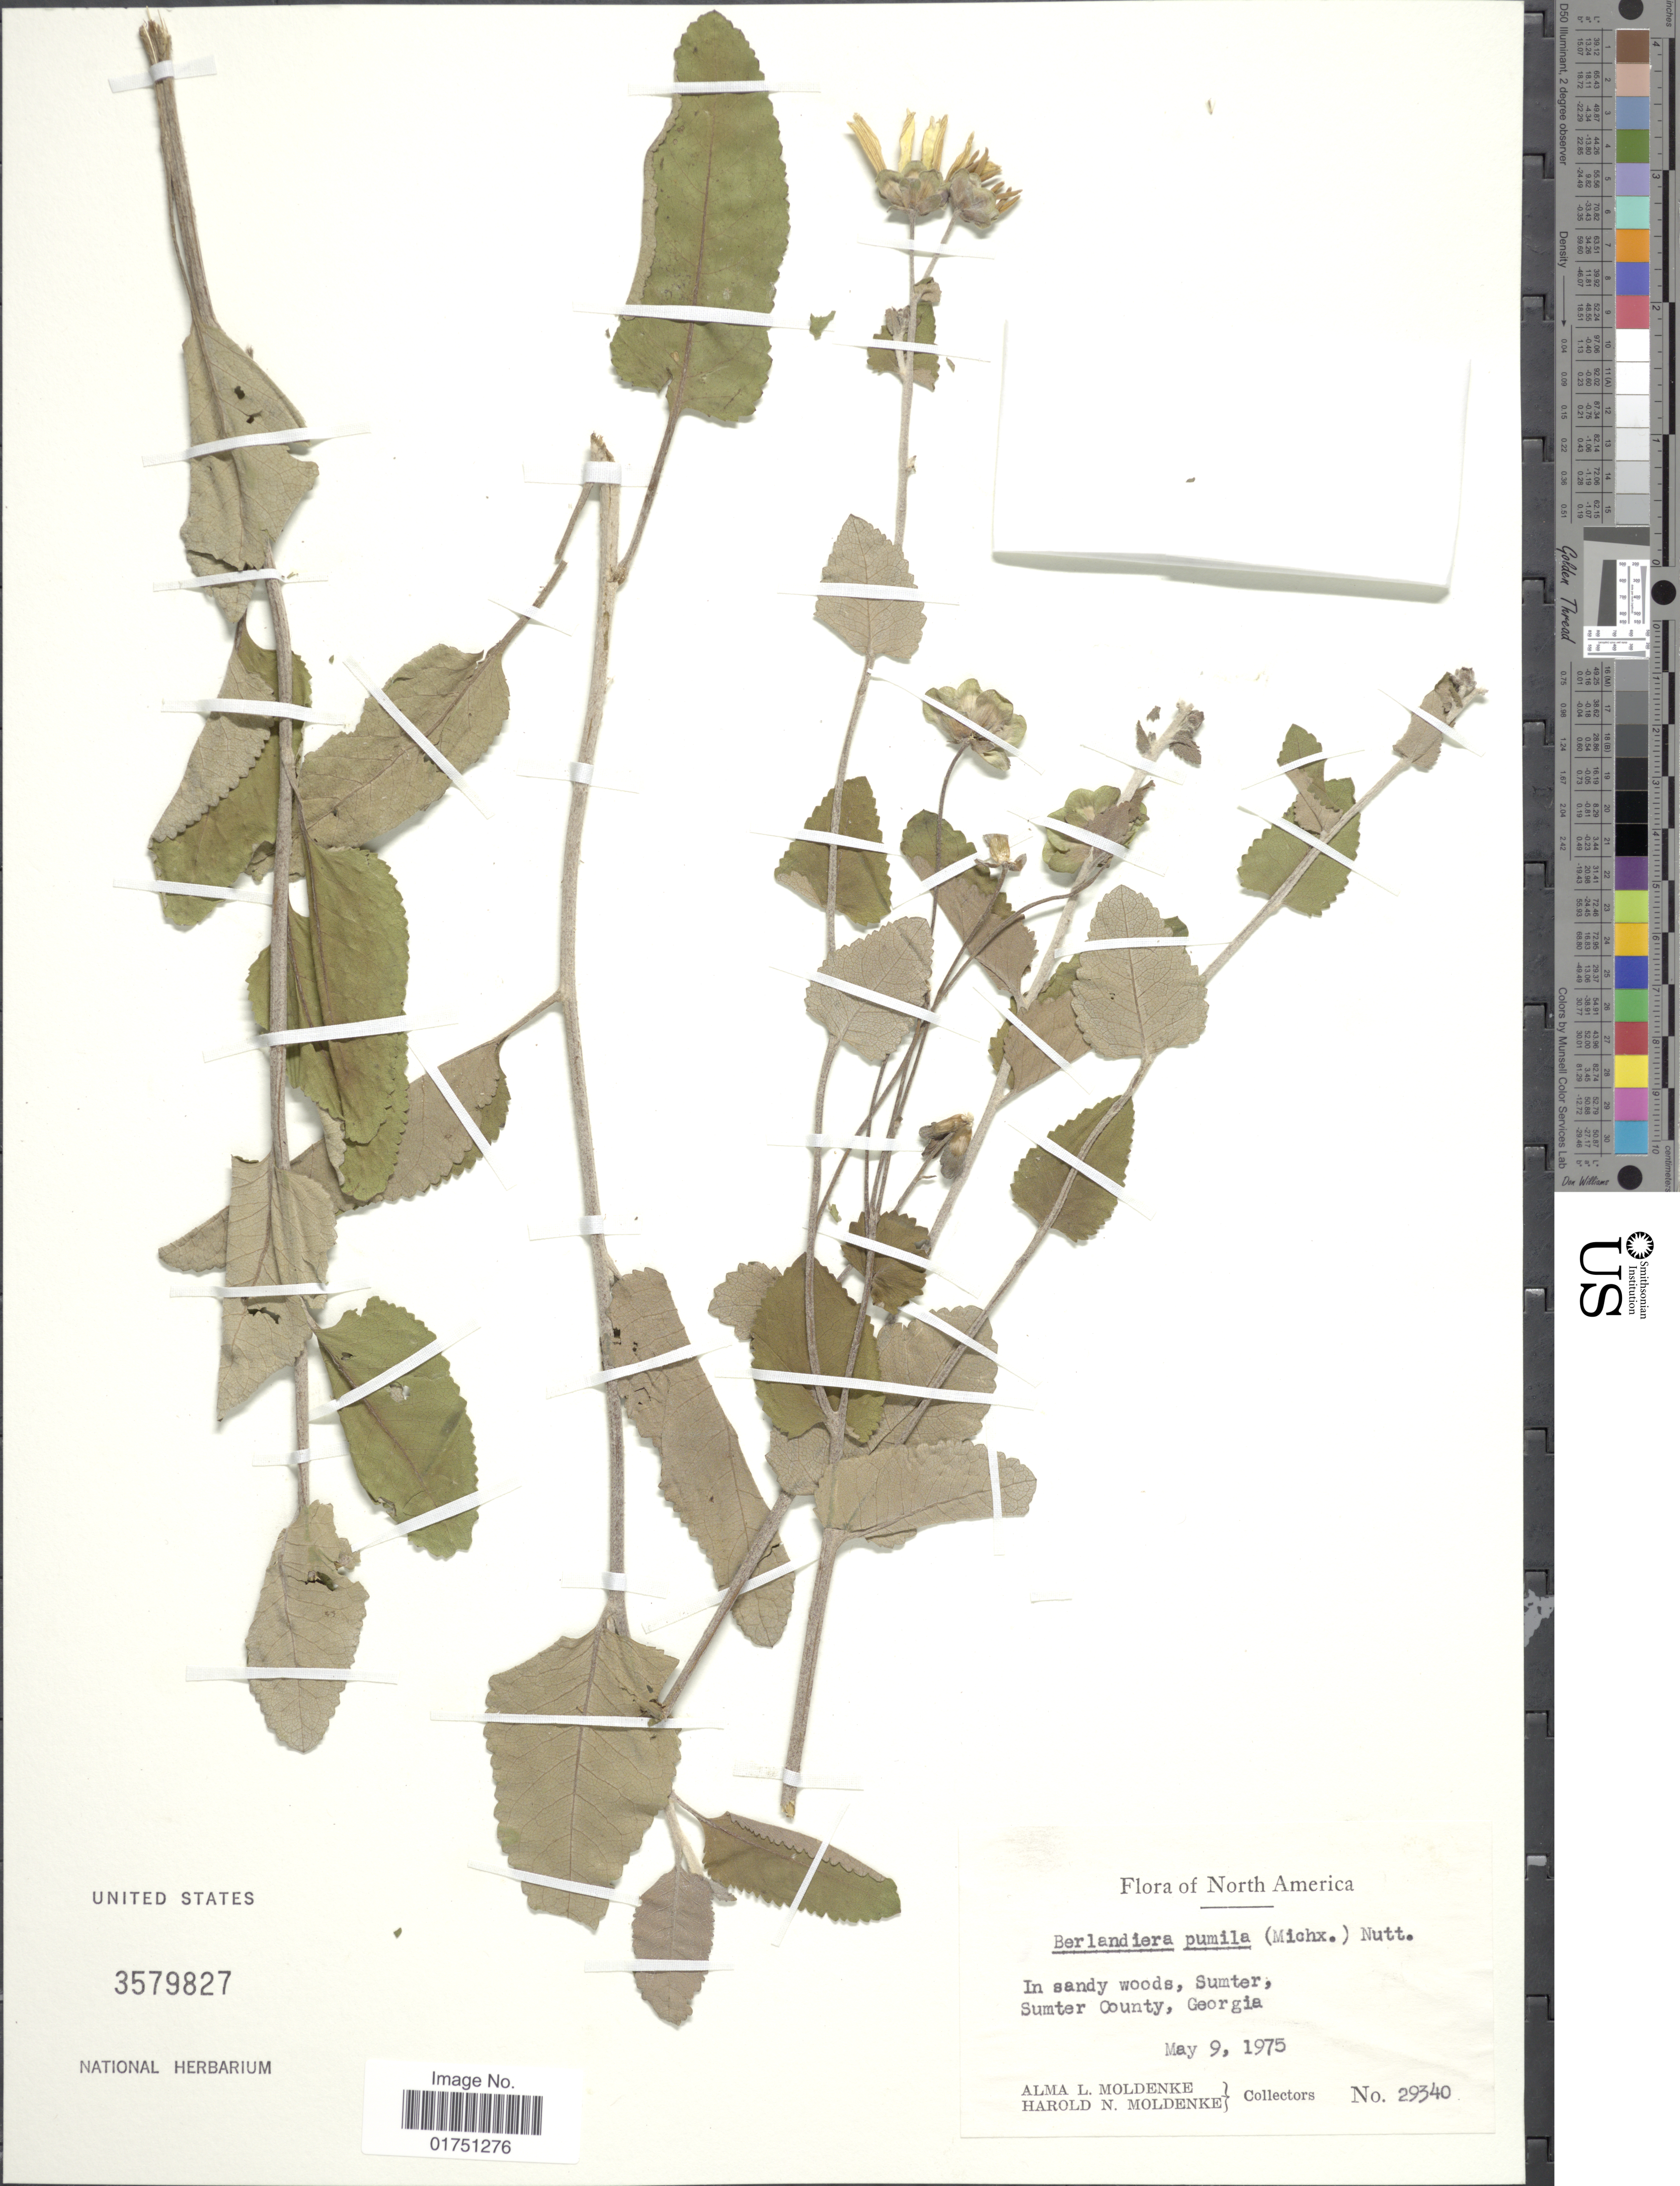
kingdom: Plantae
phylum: Tracheophyta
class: Magnoliopsida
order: Asterales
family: Asteraceae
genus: Berlandiera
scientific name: Berlandiera pumila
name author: (Michx.) Nutt.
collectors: A. L. Moldenke & H. N. Moldenke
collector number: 29340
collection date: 1975-05-09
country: United States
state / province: Georgia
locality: In sandy woods, Sumter, Sumter County, Georgia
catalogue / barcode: US 3579827